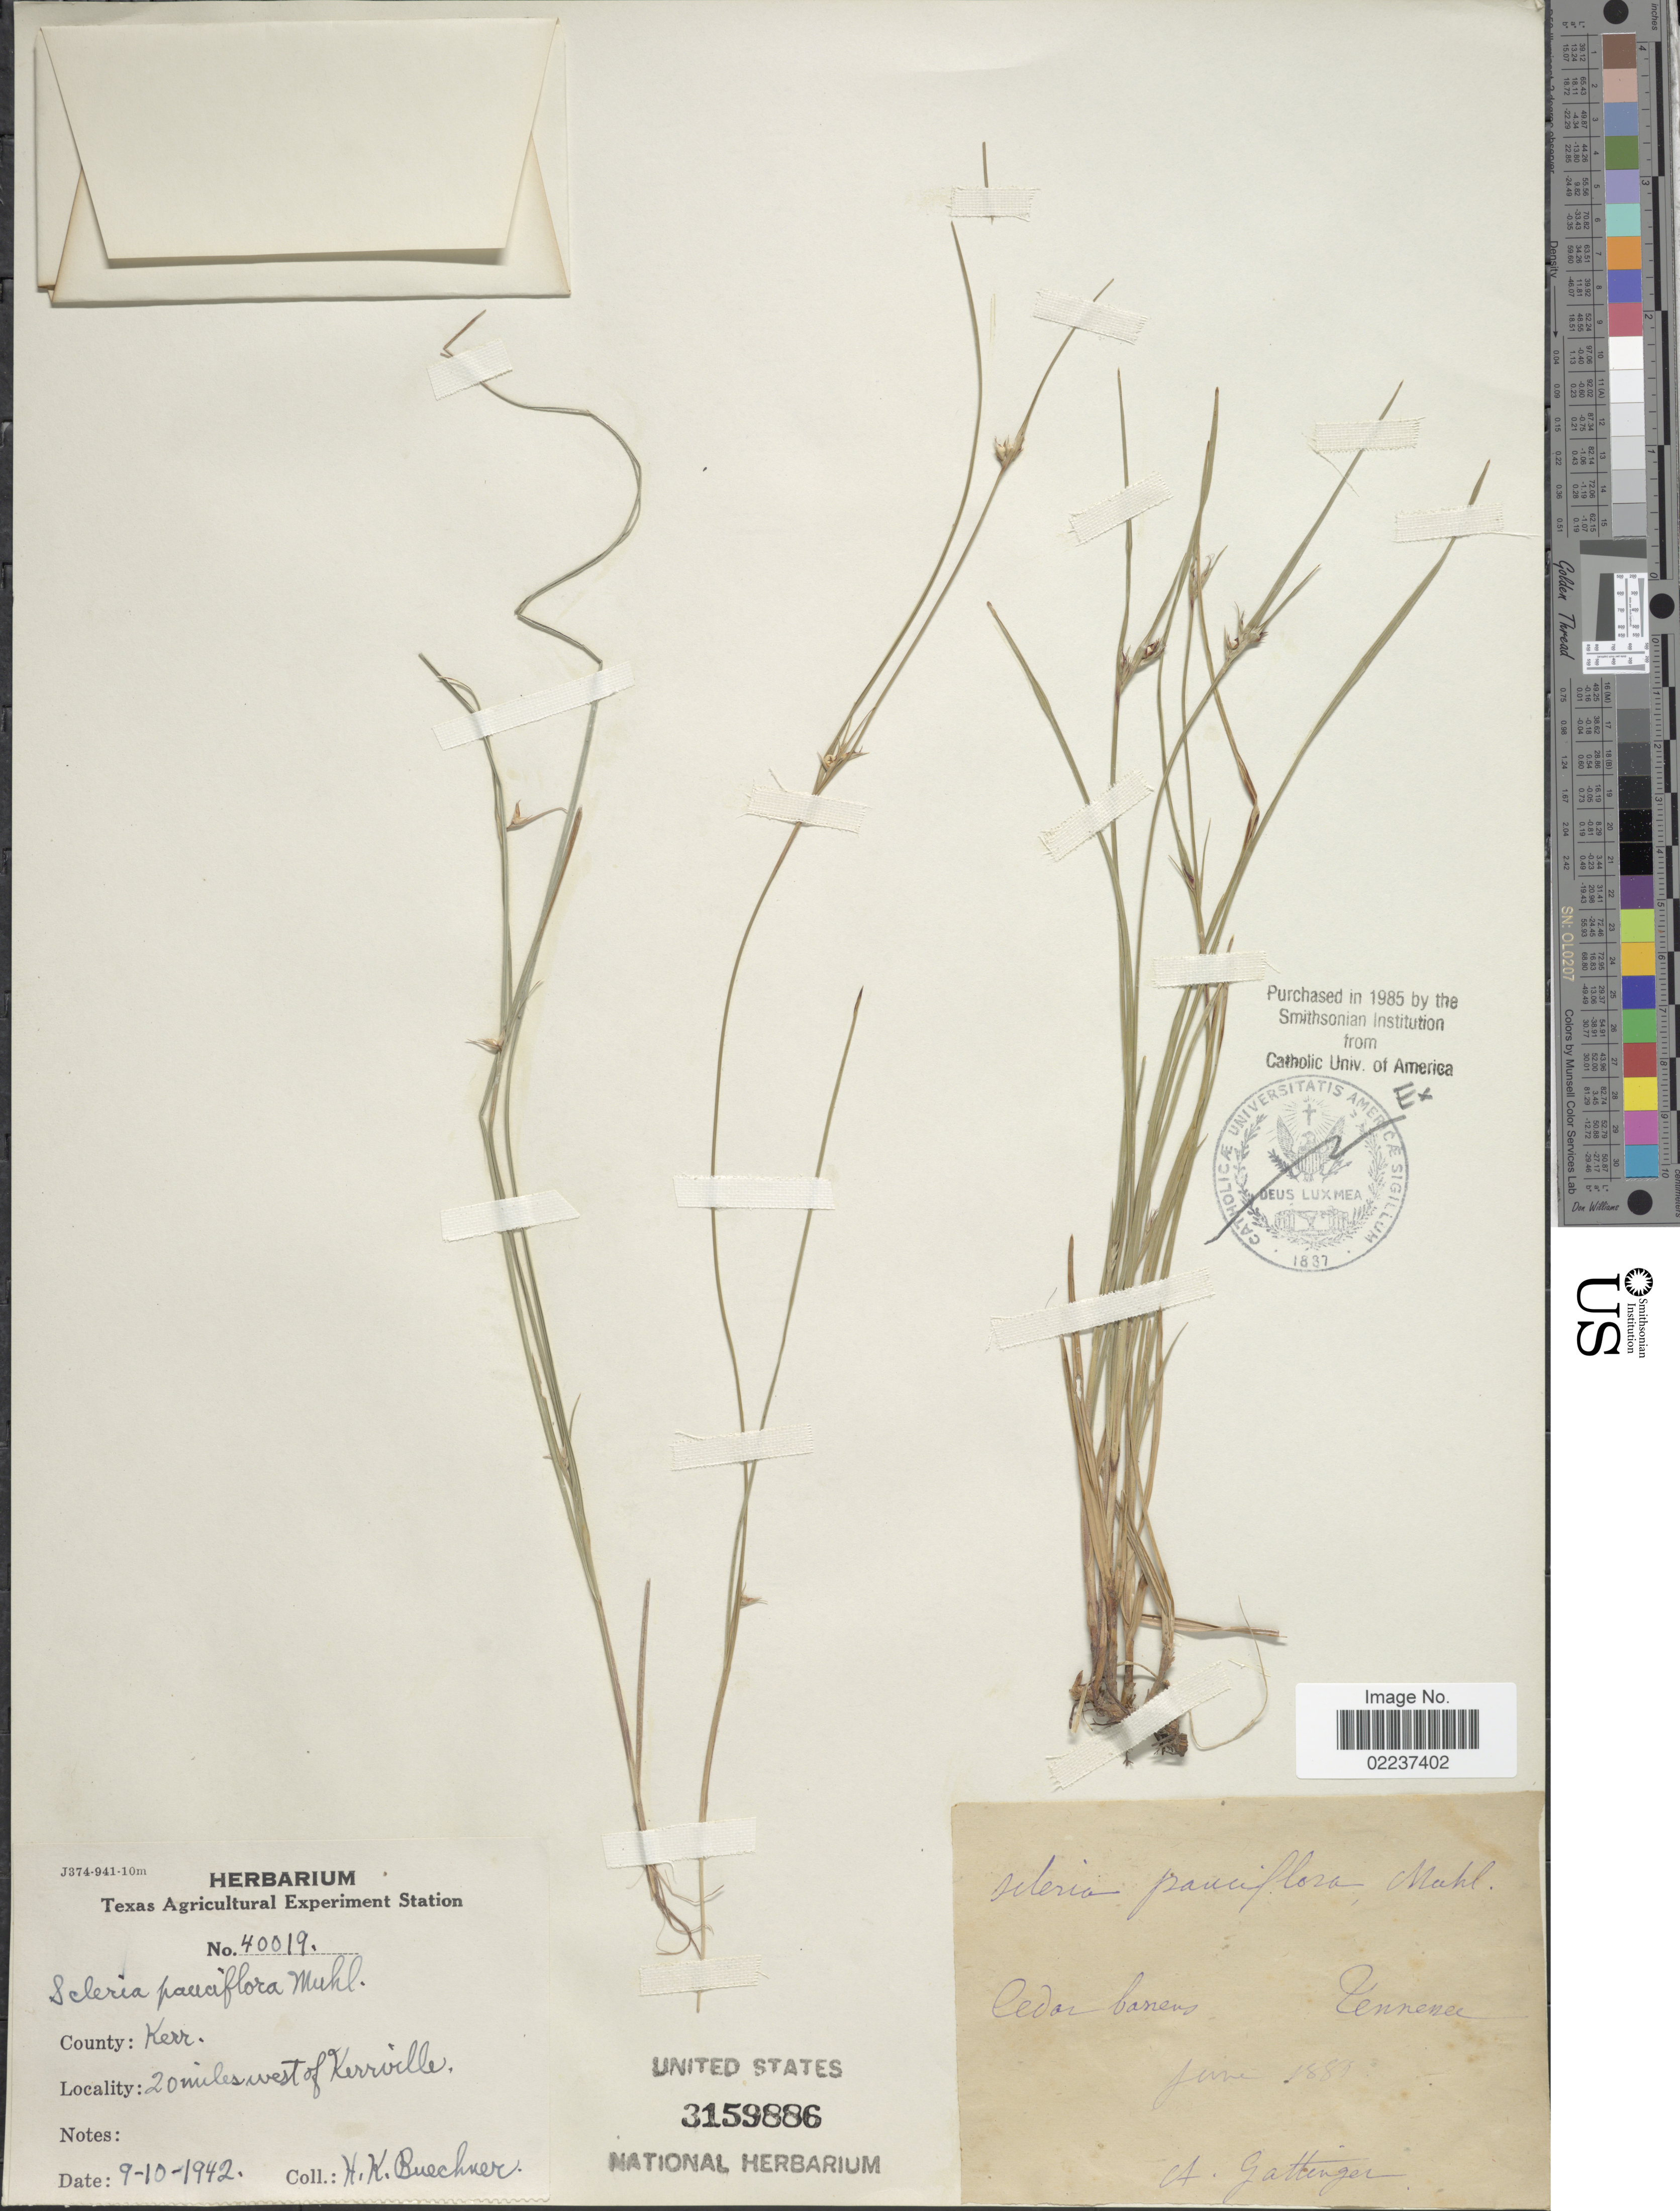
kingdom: Plantae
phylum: Tracheophyta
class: Liliopsida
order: Poales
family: Cyperaceae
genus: Scleria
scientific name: Scleria pauciflora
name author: Muhl. ex Willd.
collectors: H. Buechner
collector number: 40019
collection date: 1942-09-10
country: United States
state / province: Texas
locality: County: Kerr., 20 miles west of Kerrville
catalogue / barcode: US 3159886